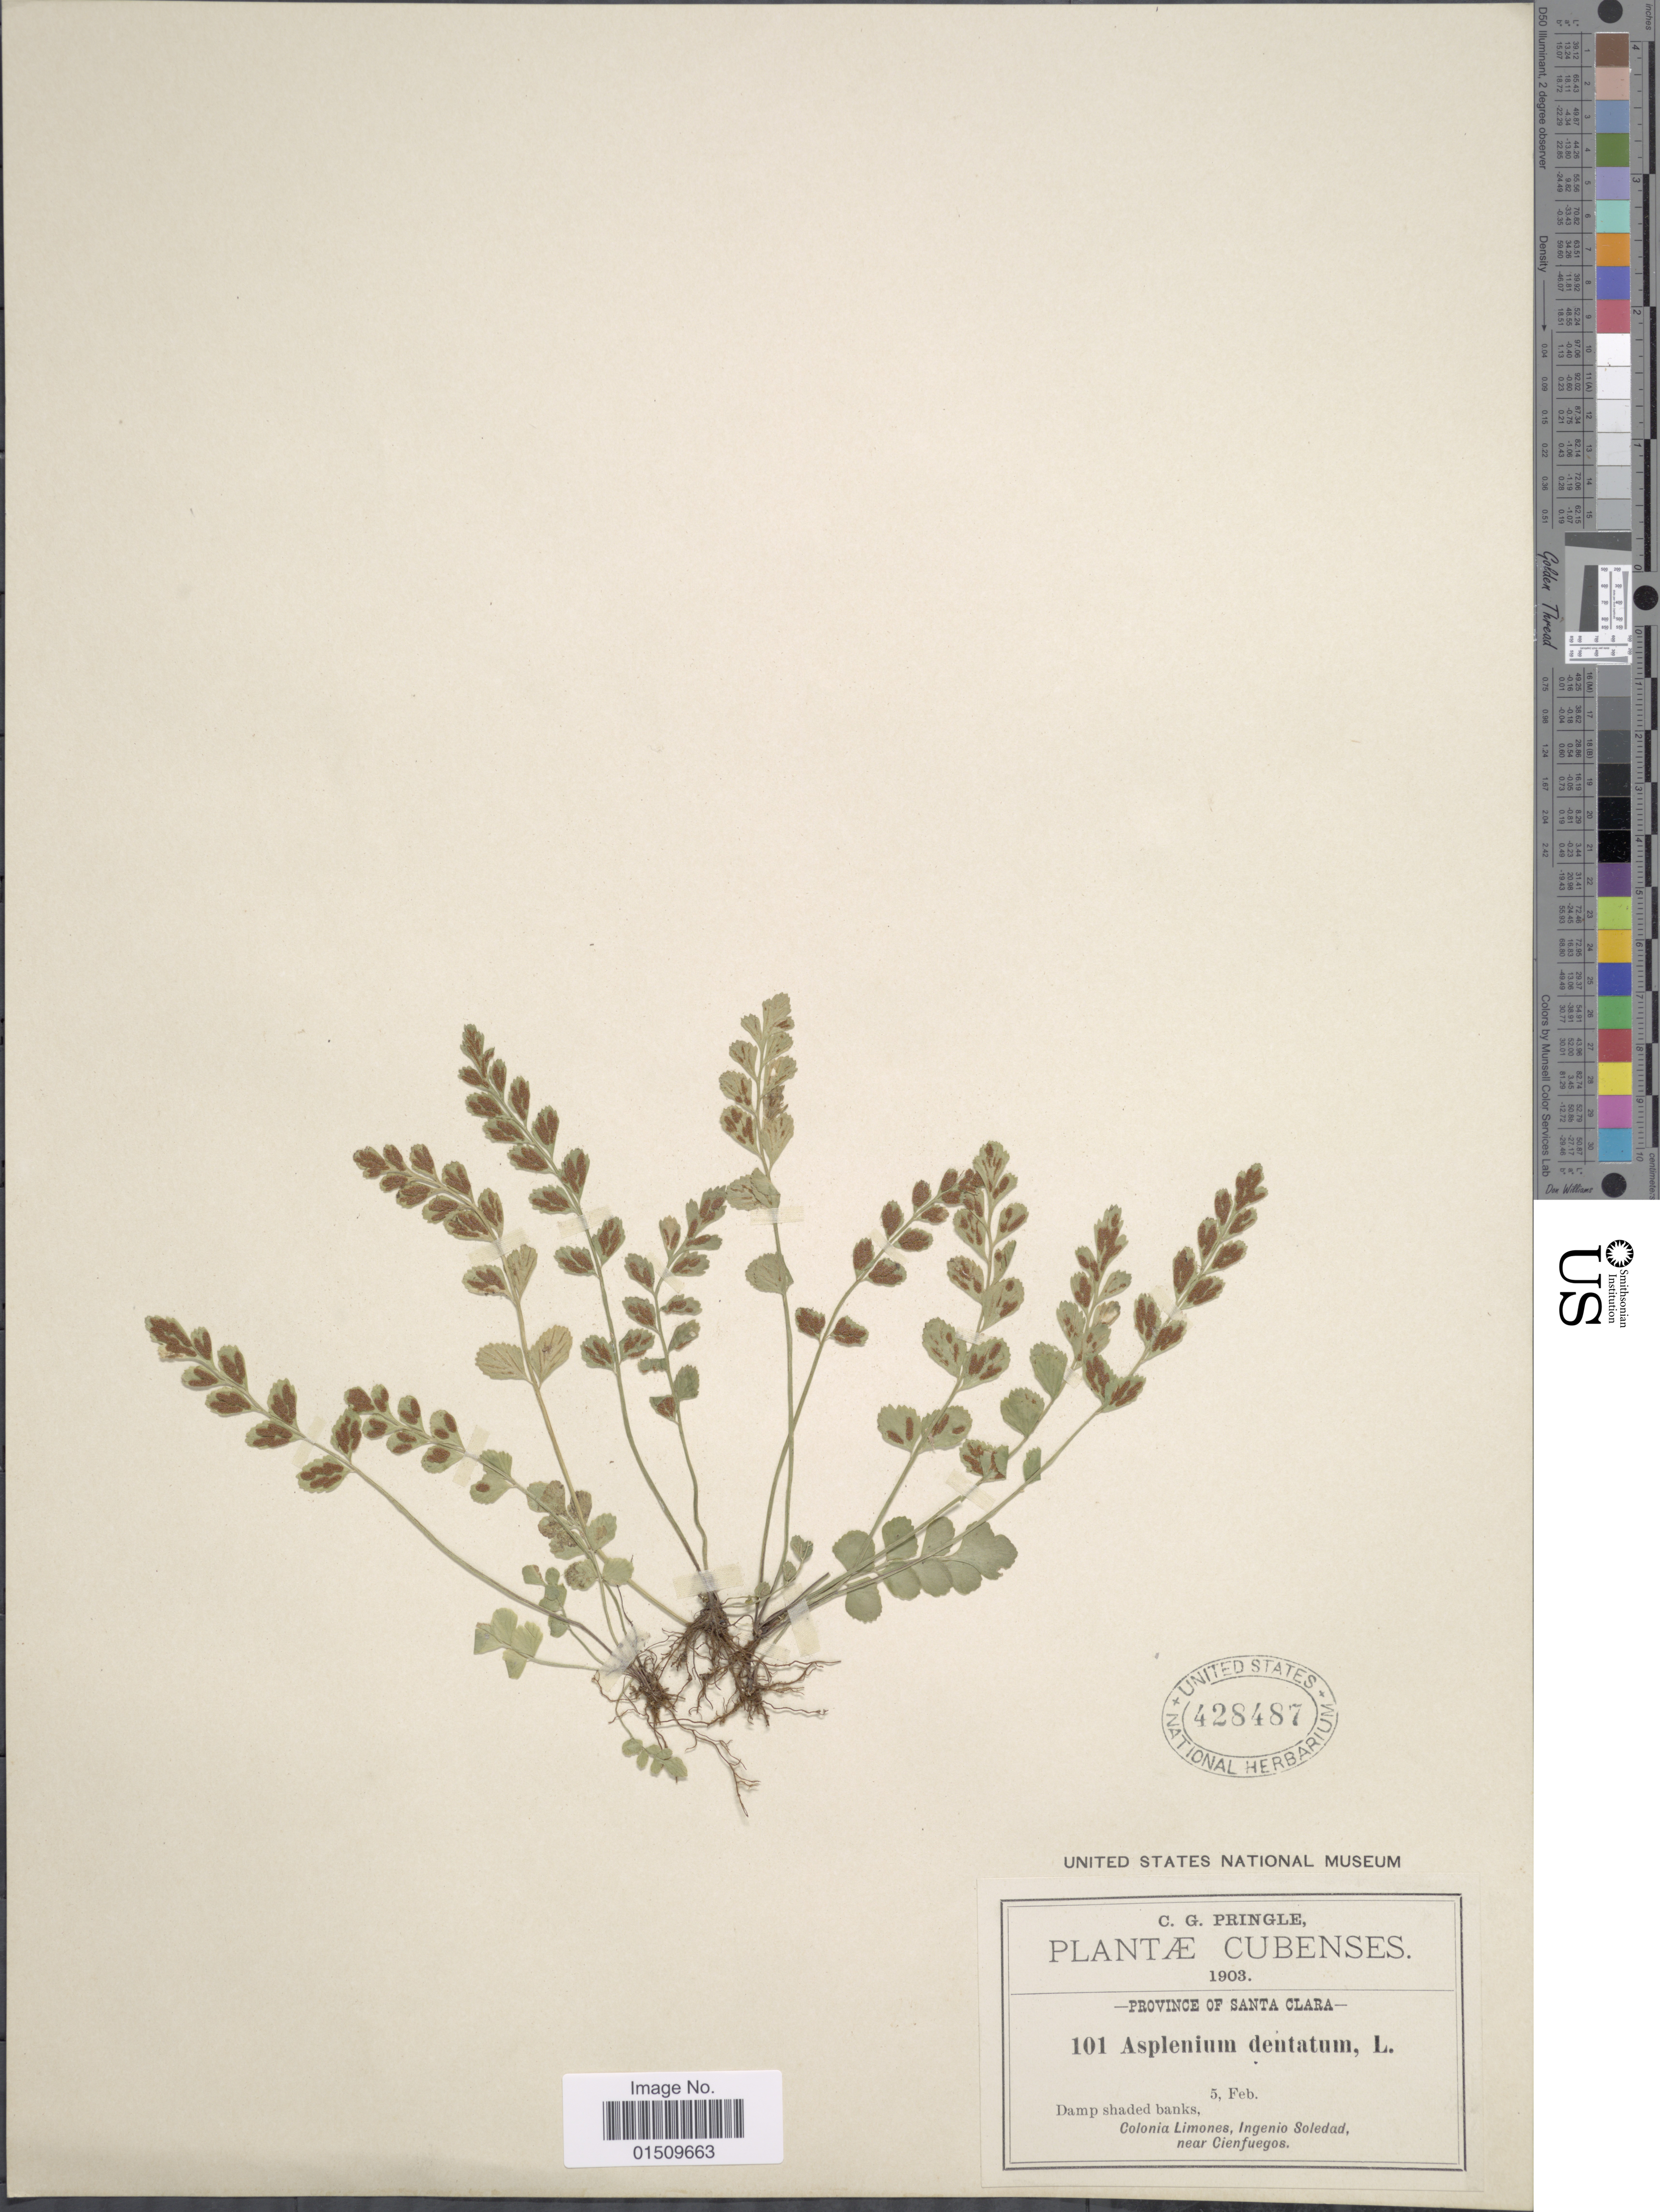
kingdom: Plantae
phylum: Tracheophyta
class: Polypodiopsida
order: Polypodiales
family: Aspleniaceae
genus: Asplenium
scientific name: Asplenium trichomanes-dentatum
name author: L.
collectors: C. G. Pringle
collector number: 101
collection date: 1903-02-05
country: Cuba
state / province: Las Villas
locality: Cubenses, Province of Santa Clara, Colonia Limones, Ignenio Soledad, near Cienfuegos.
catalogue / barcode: US 428487